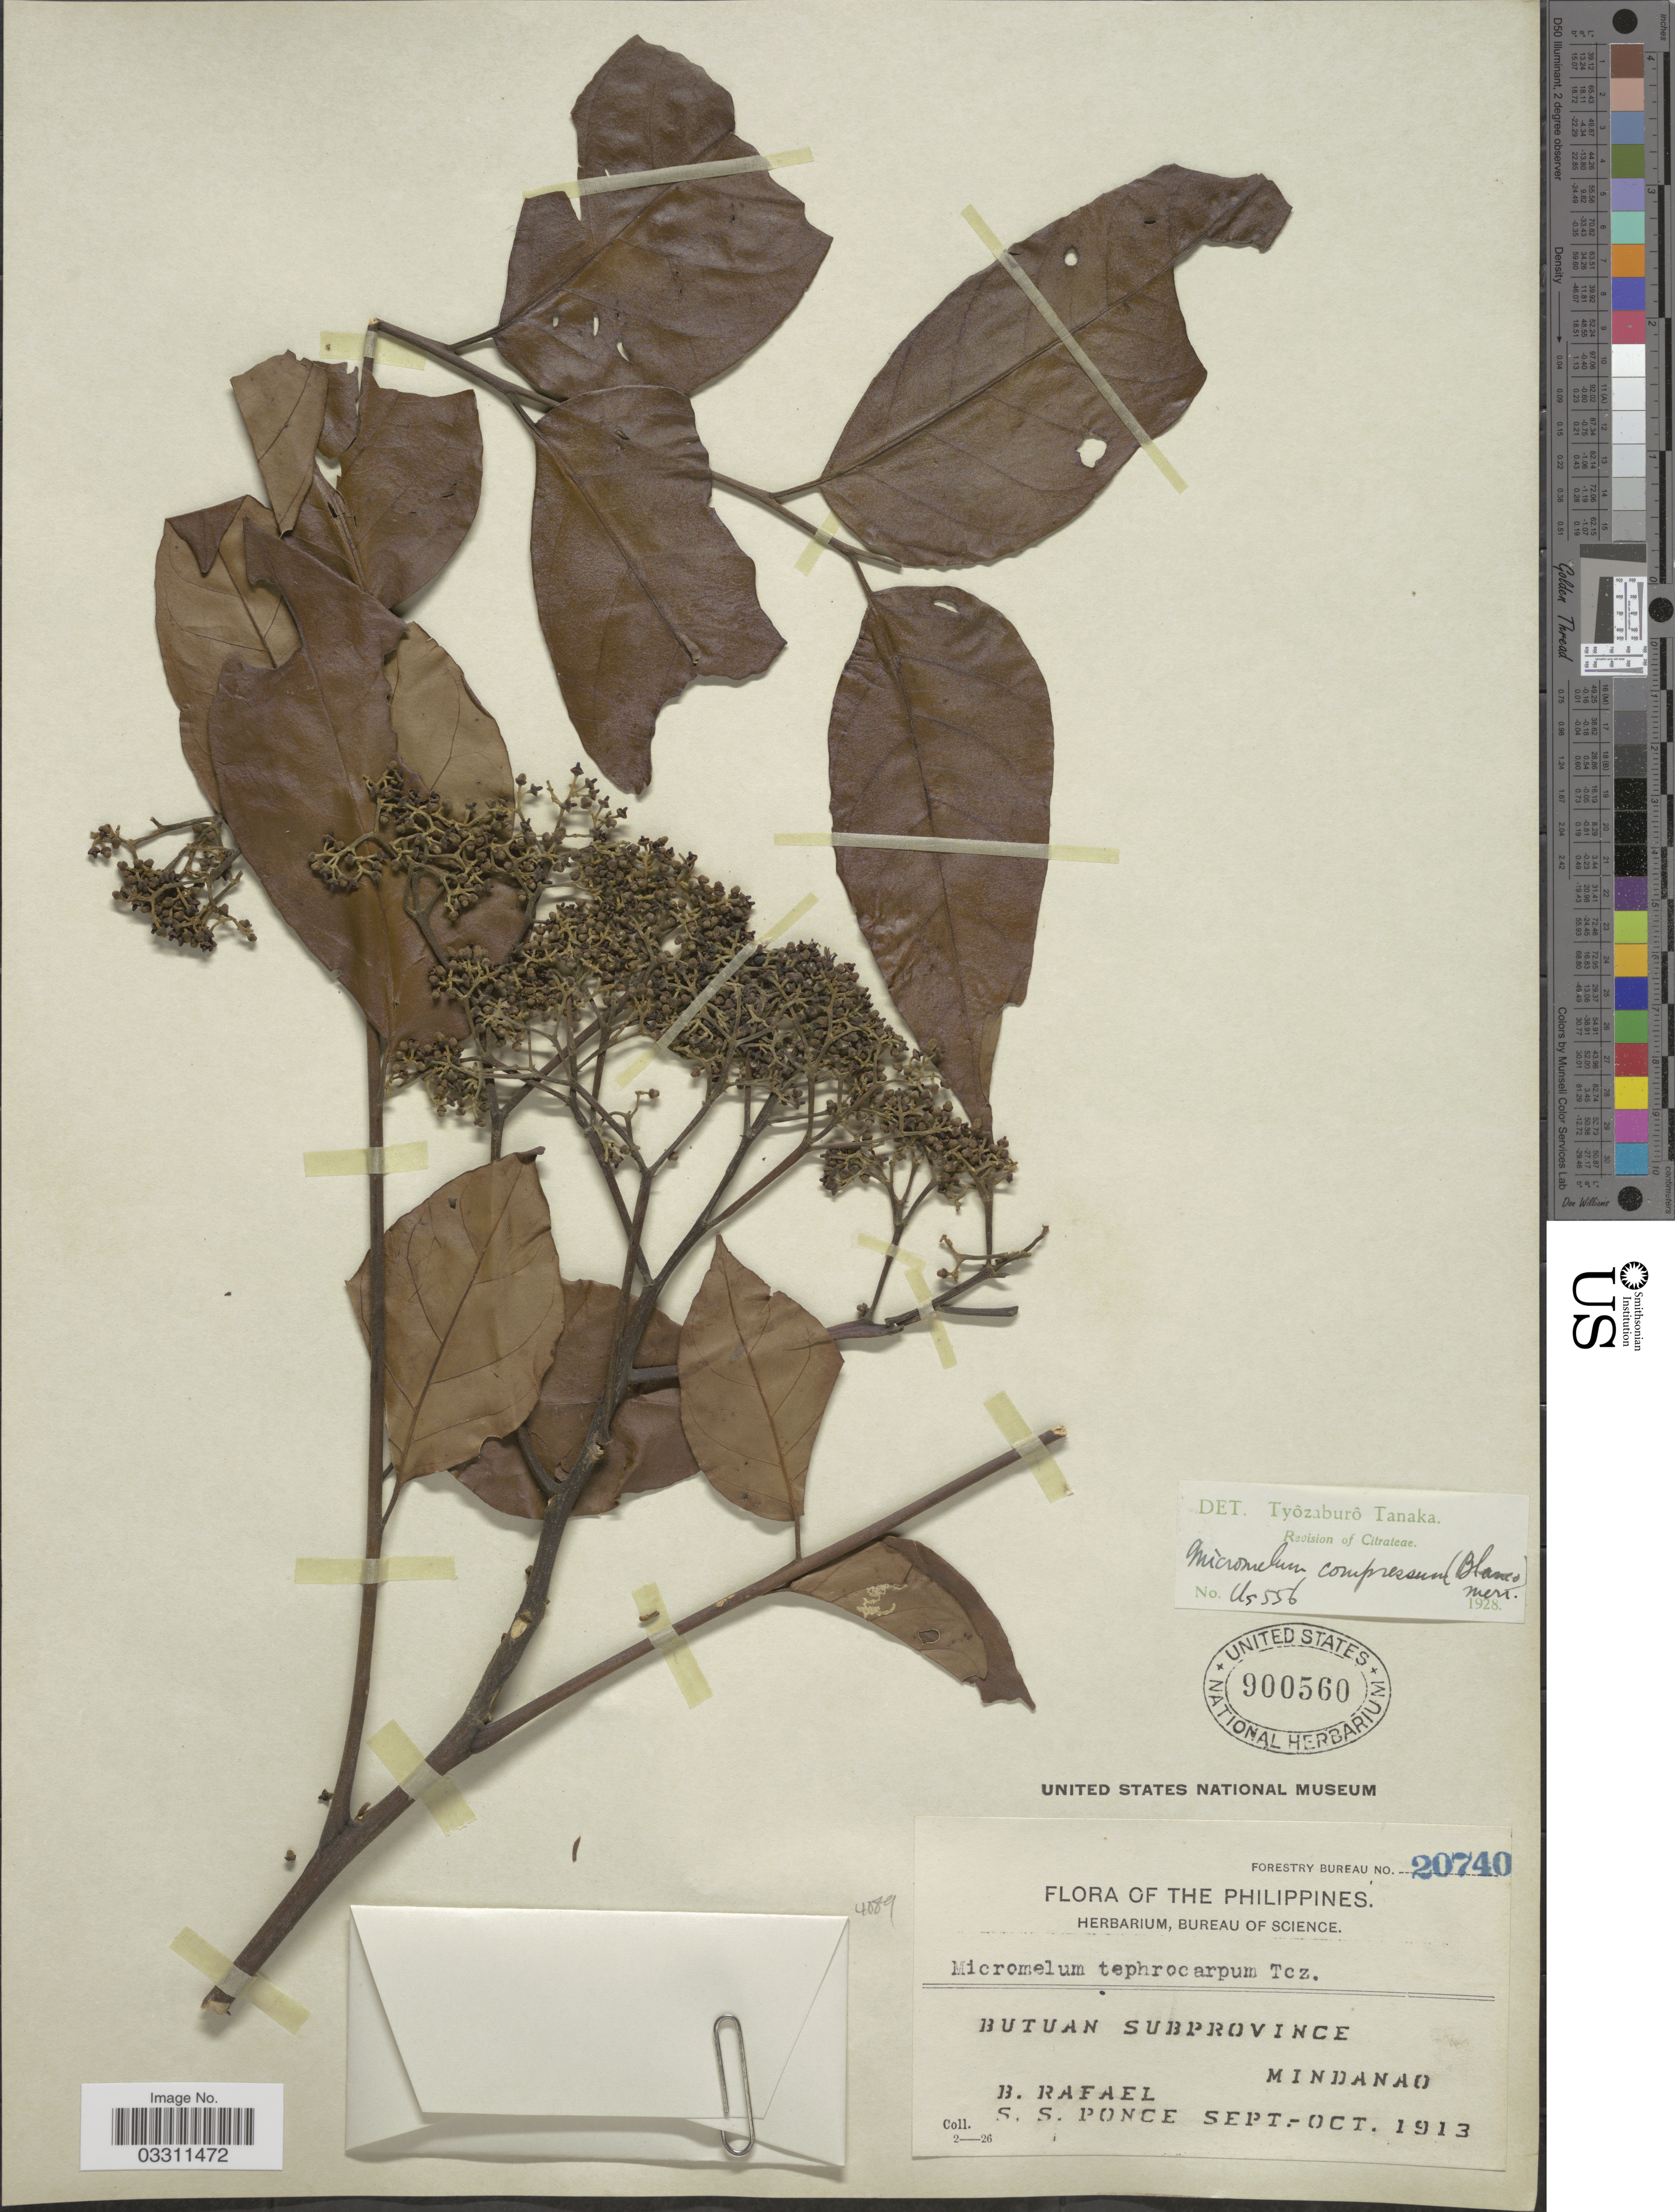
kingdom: Plantae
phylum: Tracheophyta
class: Magnoliopsida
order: Sapindales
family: Rutaceae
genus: Micromelum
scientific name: Micromelum compressum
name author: (Blanco) Merr.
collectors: B. Rafael & S. Ponce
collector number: Forestry Bureau 20740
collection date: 1913-09/1913-10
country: Philippines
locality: Butuan Subprovince, Mindanao.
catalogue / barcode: US 900560